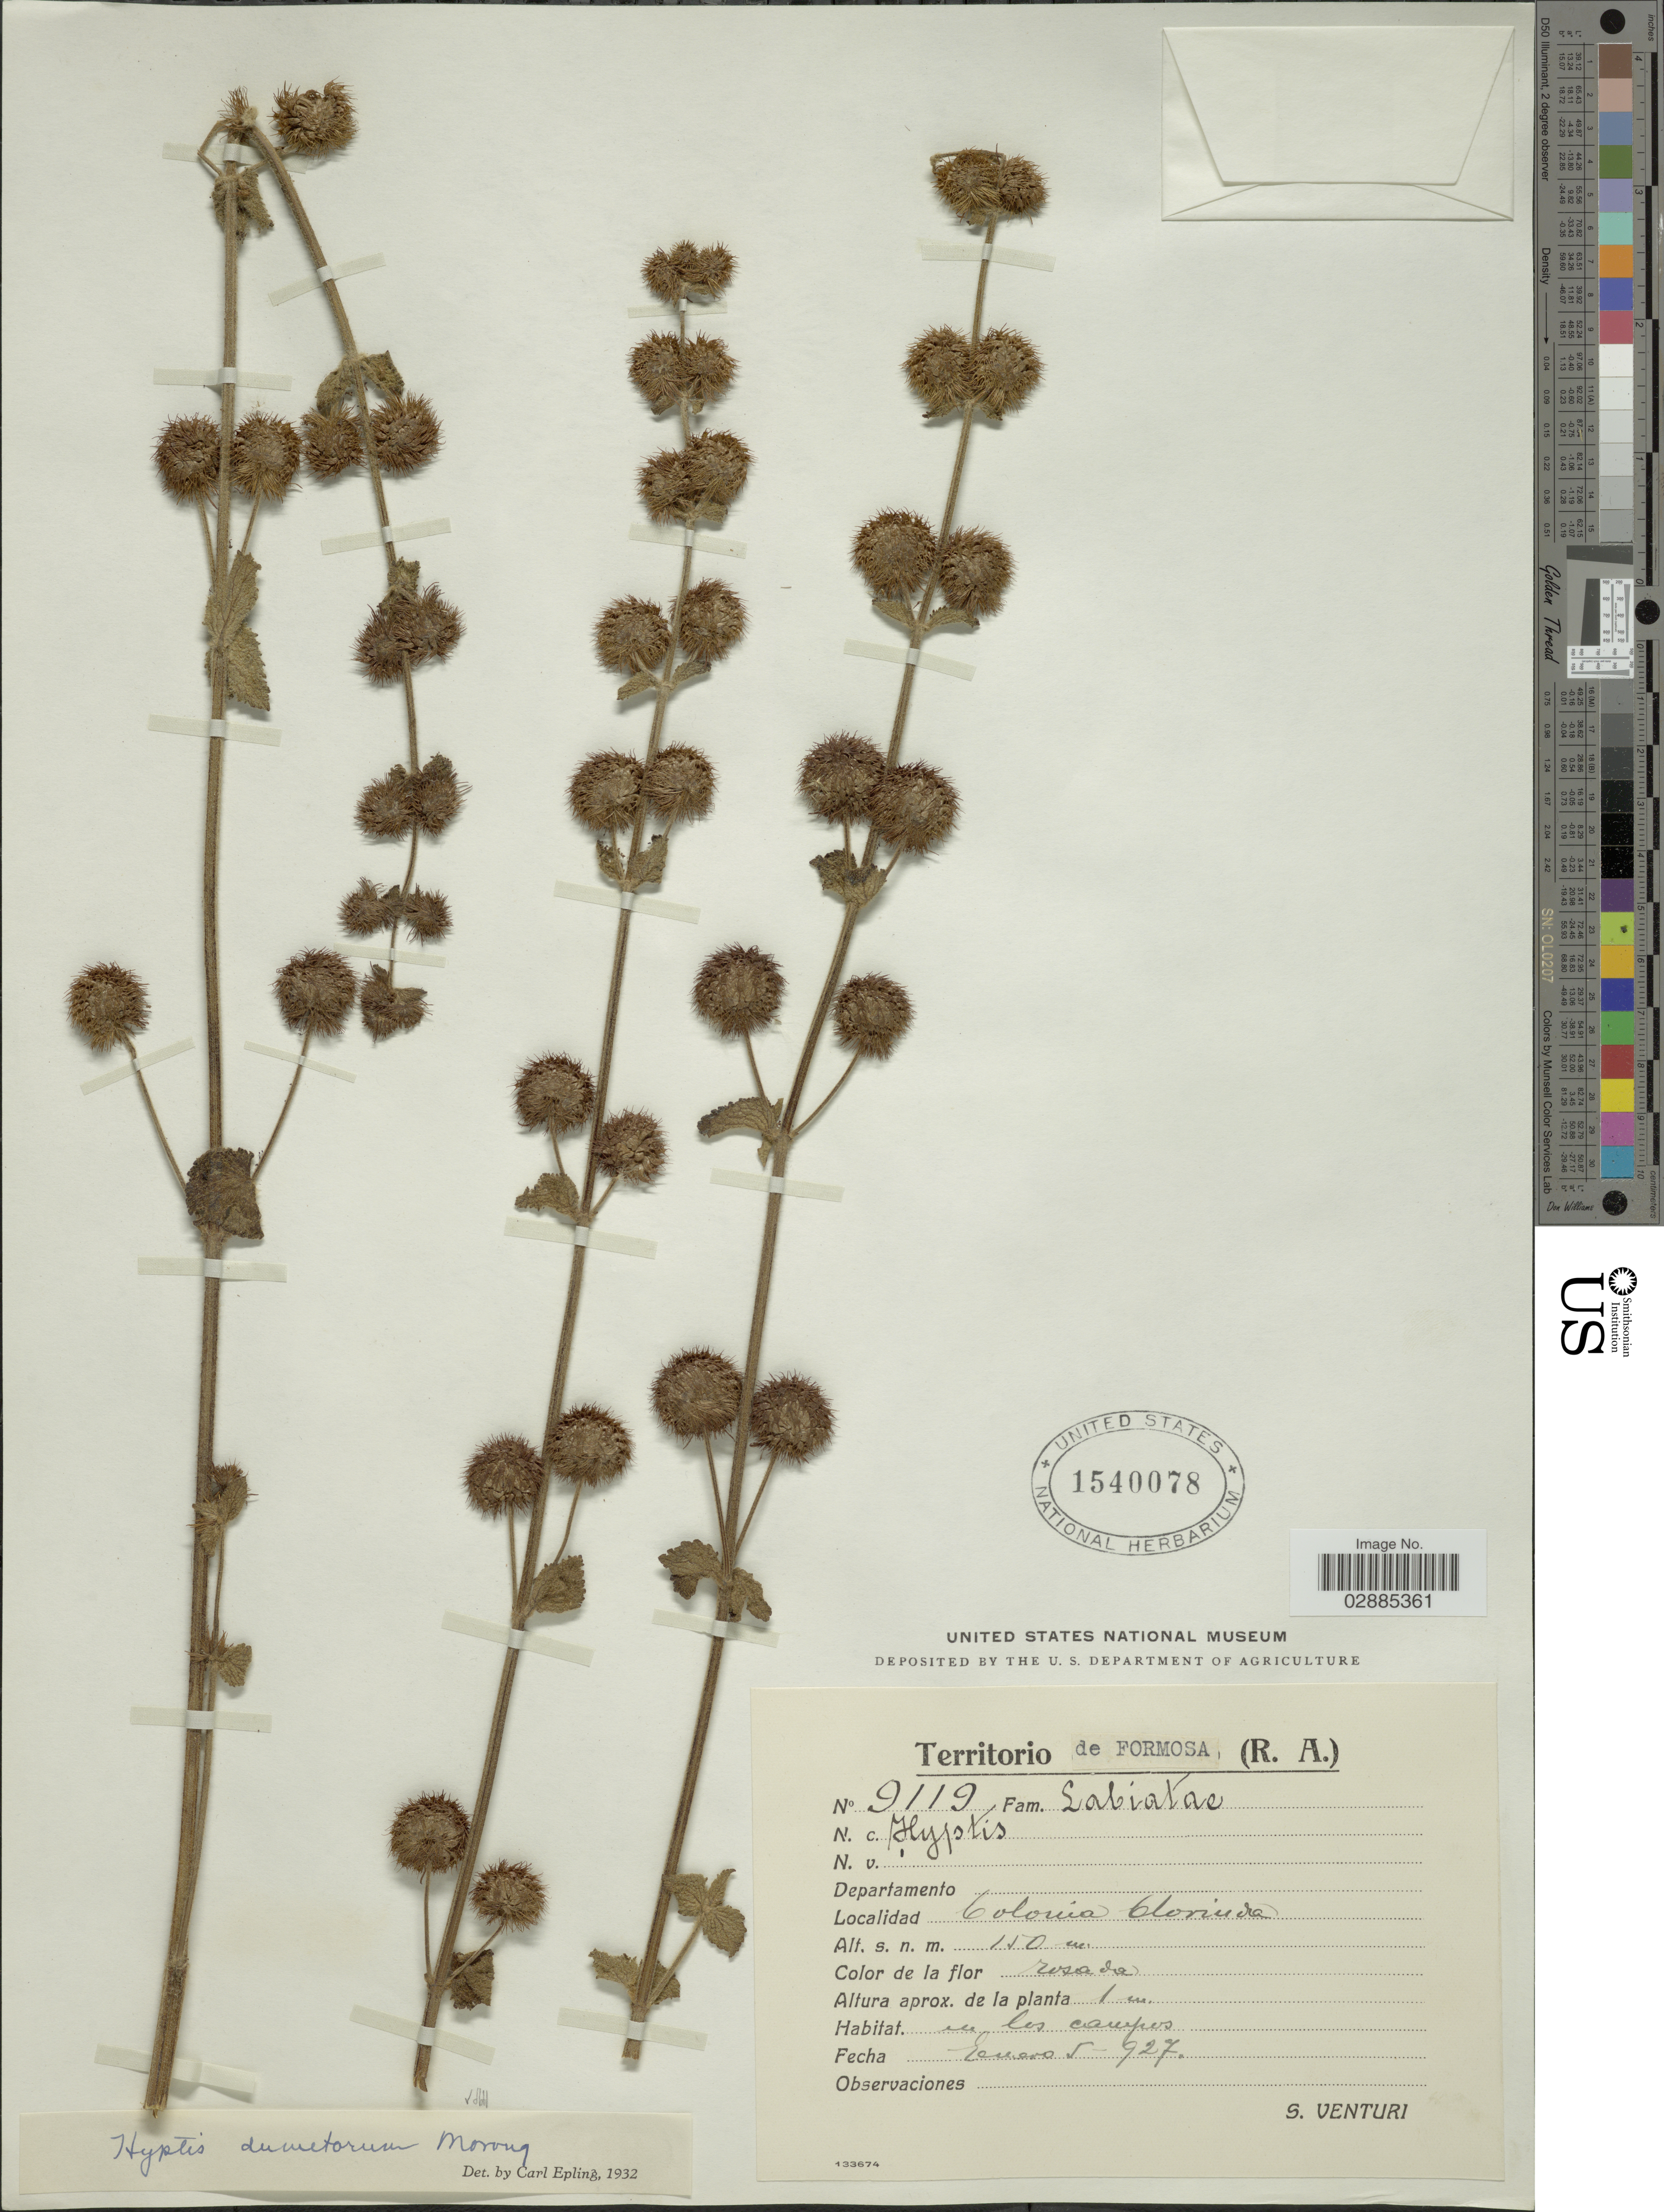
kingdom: Plantae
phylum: Tracheophyta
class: Magnoliopsida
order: Lamiales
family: Lamiaceae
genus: Hyptis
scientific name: Hyptis dumetorum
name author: Morong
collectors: S. Venturi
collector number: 9119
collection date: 1927-01-05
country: Argentina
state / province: Formosa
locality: (R. A.), Colonia Clorinda.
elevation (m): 150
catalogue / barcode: US 1540078